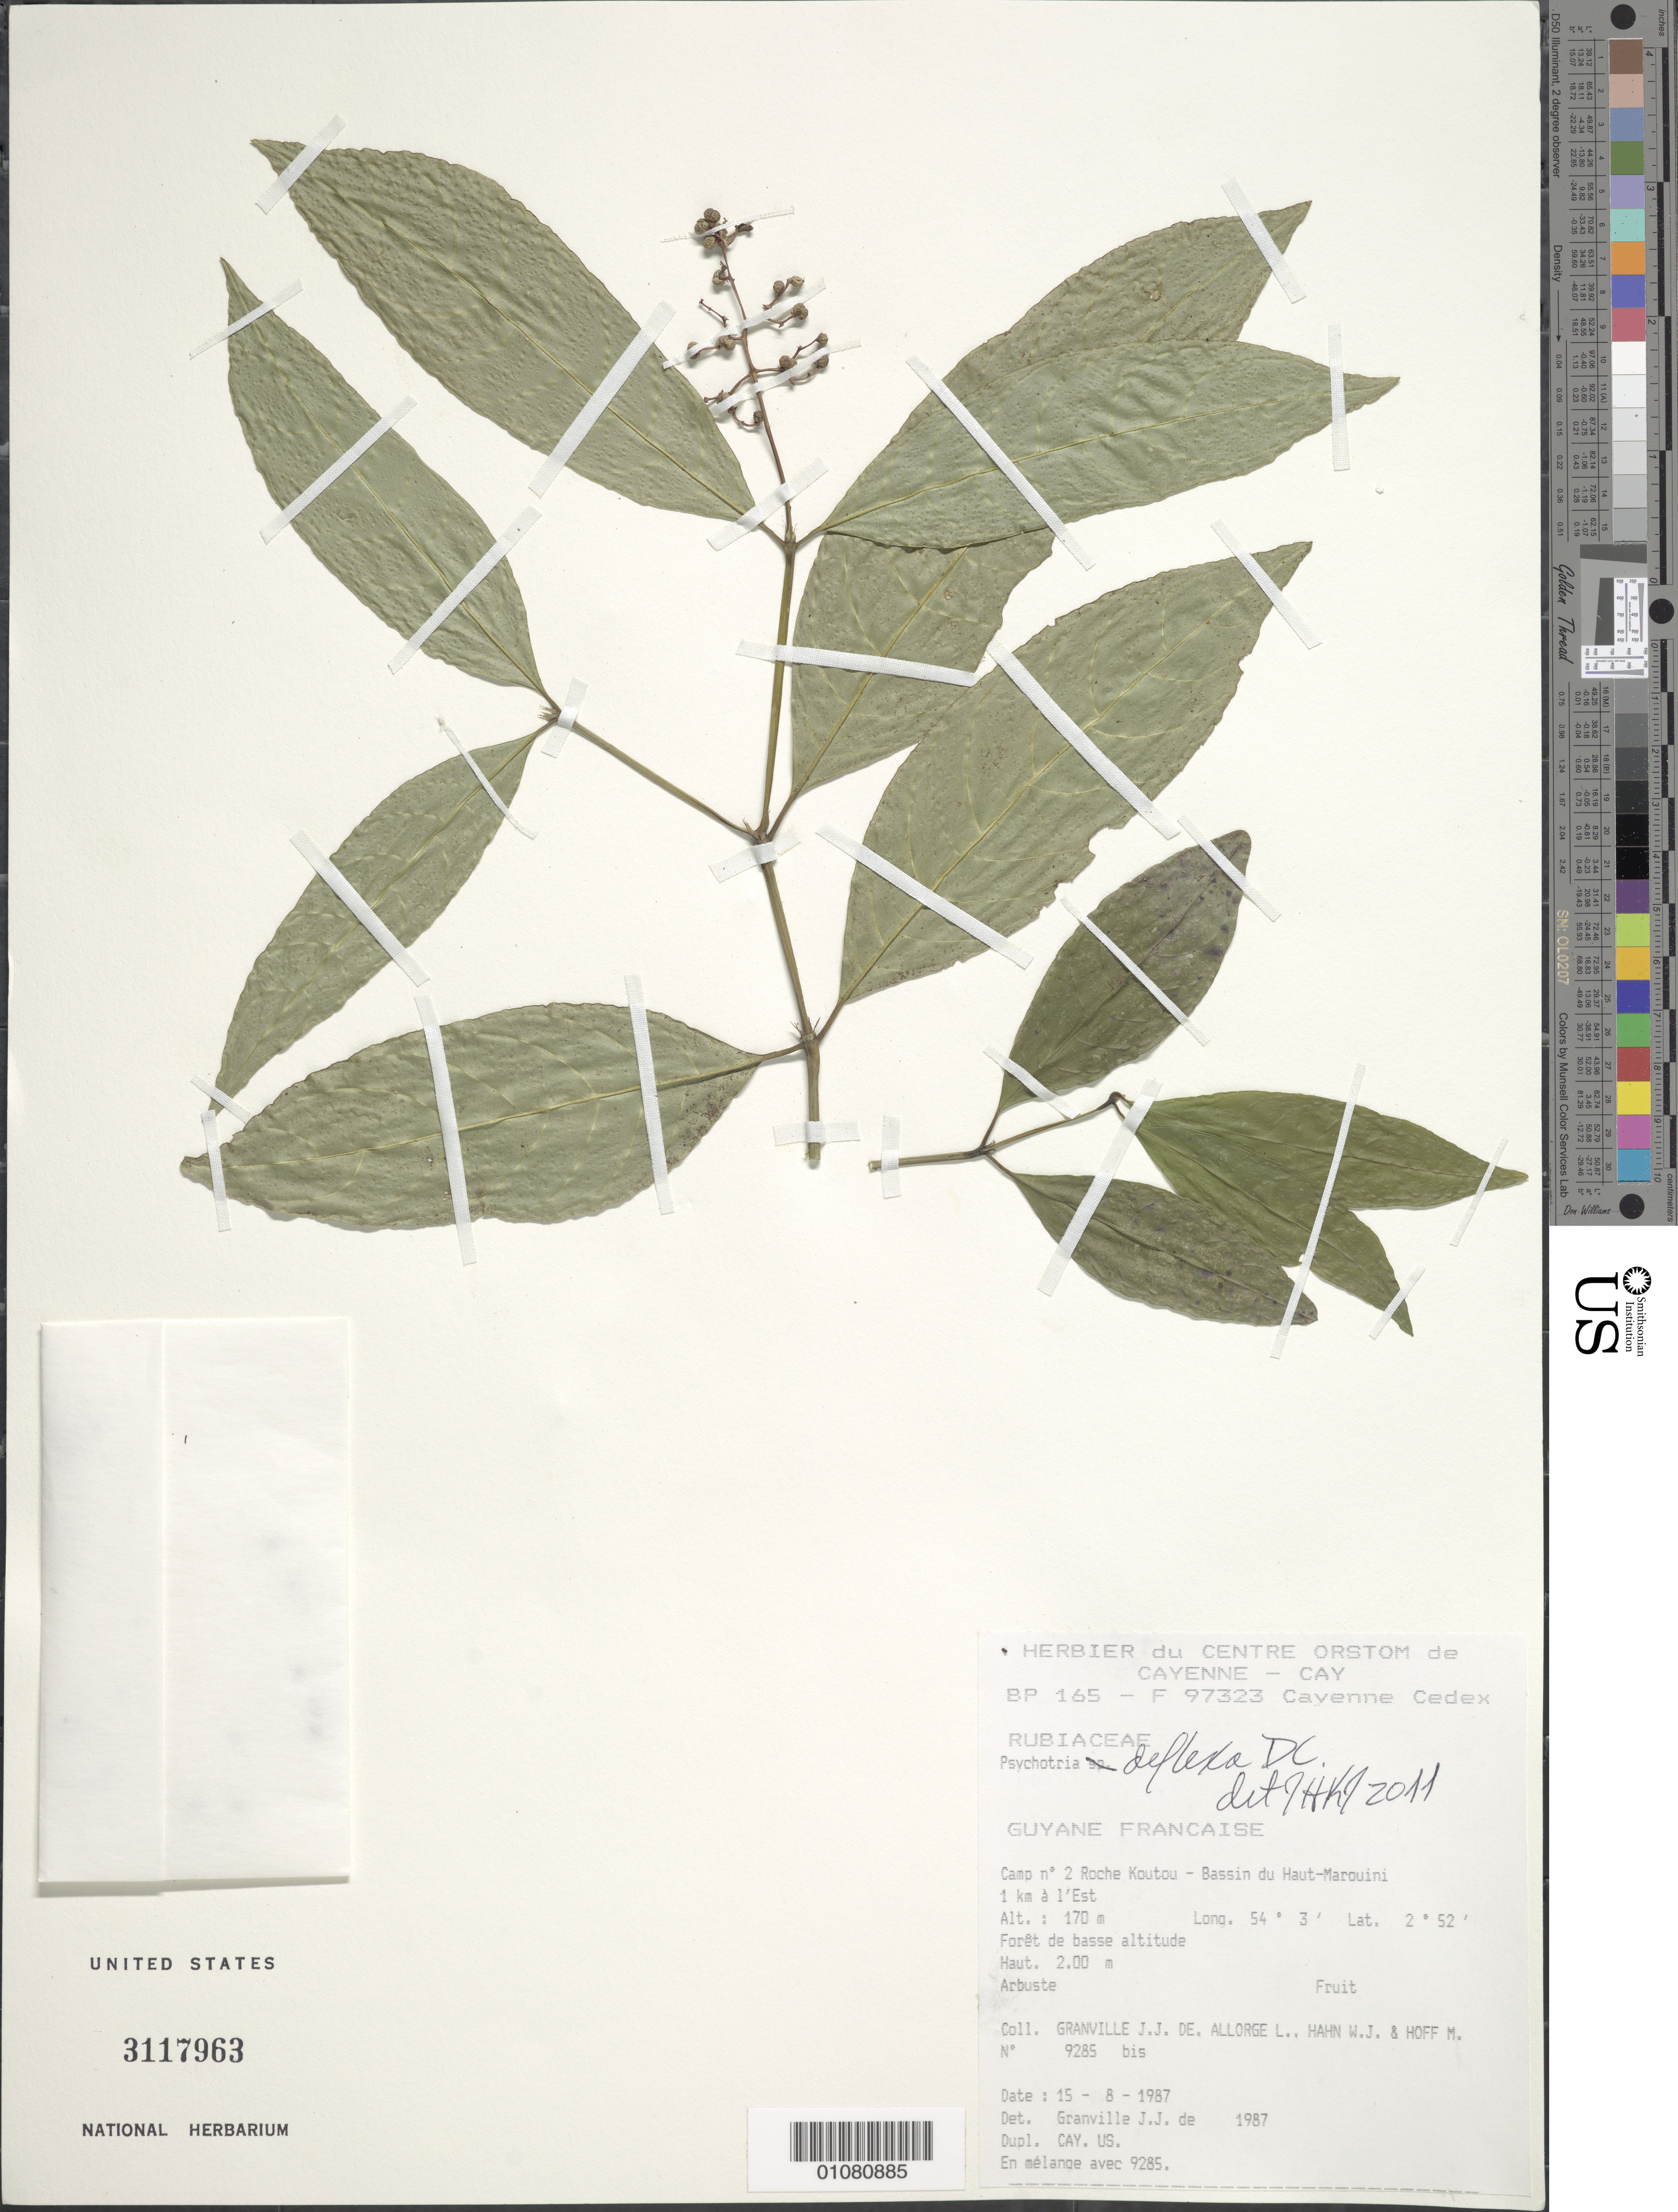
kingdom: Plantae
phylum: Tracheophyta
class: Magnoliopsida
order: Gentianales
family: Rubiaceae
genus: Palicourea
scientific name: Palicourea deflexa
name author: (DC.) Borhidi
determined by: Kirkbride, J. H., Jr.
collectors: J.-J. de Granville, L. Allorge, W. J. Hahn & M. Hoff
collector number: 9285 b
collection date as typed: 15-Aug-87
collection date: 1987-08-15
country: French Guiana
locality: Camp #2. Roche Koutou - Bassin du Haut-Marouini, 1 km a l'Est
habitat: Foret de basse altitude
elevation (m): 170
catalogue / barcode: US 3117963